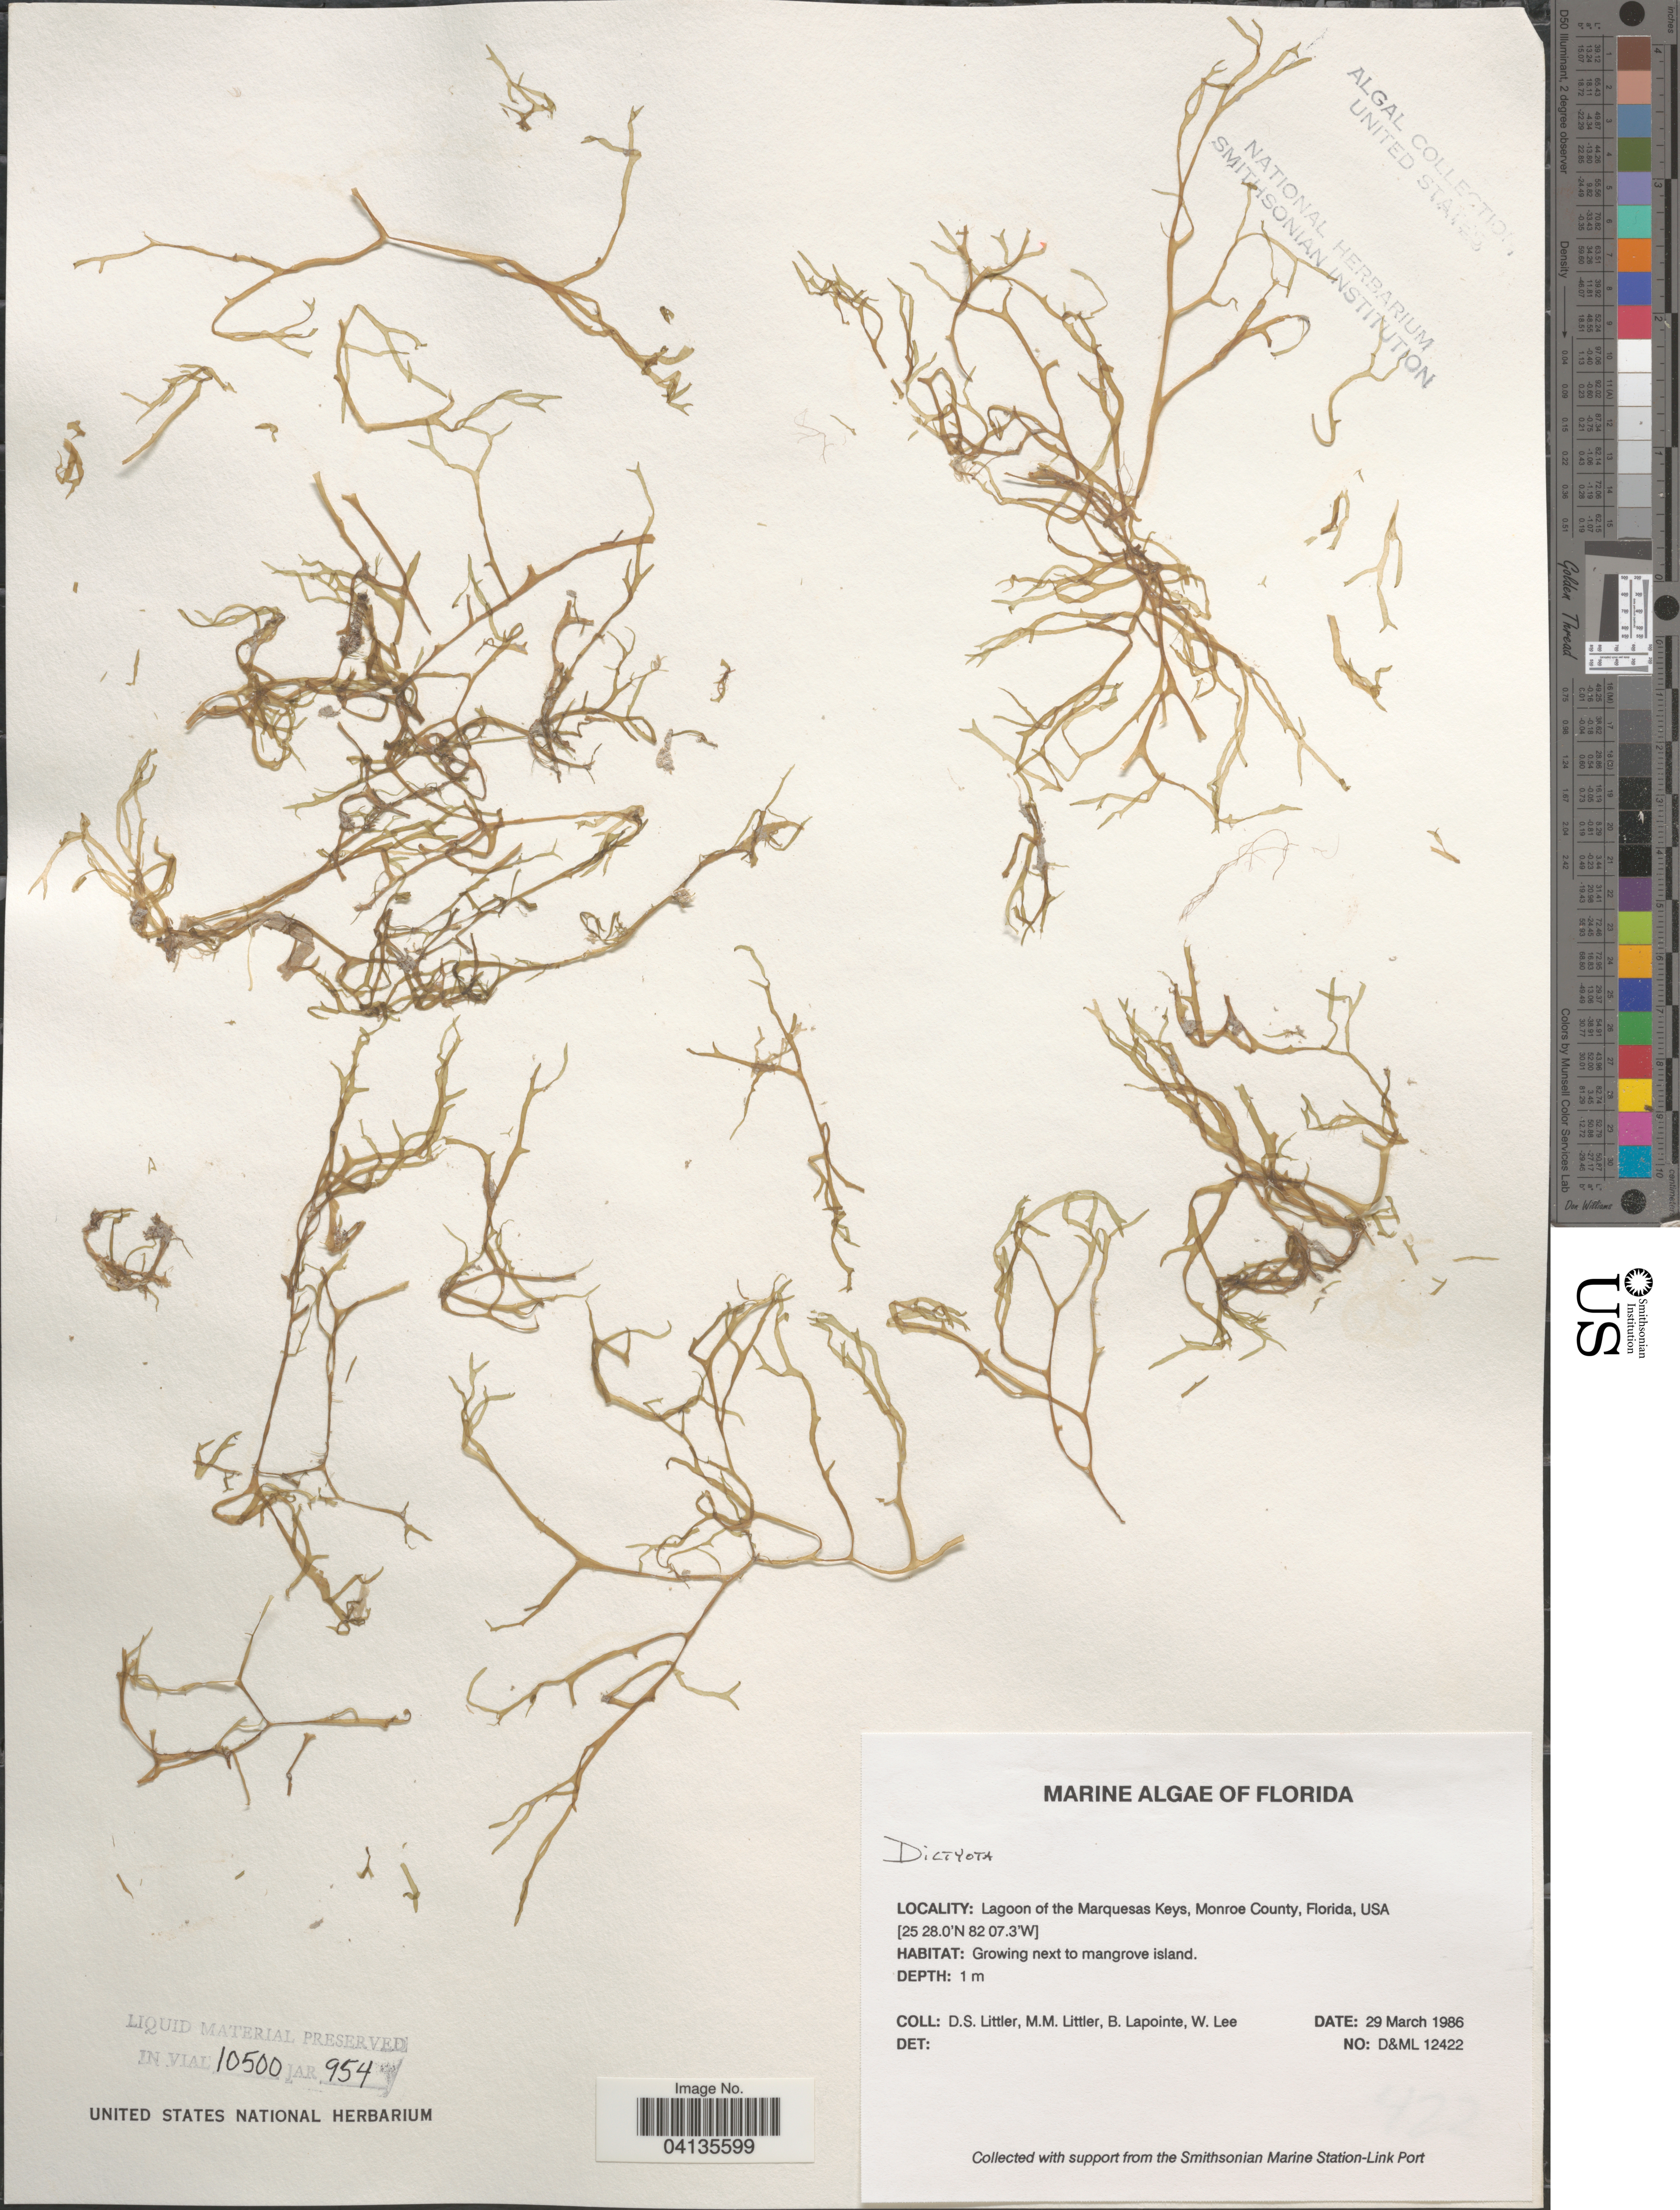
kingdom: Chromista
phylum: Ochrophyta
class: Phaeophyceae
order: Dictyotales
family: Dictyotaceae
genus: Dictyota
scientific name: Dictyota sp.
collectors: D. S. Littler, B. Lapointe & W. Lee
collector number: D&ML12422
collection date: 1986-03-29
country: United States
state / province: Florida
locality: Lagoon of the Marquesas Keys, Monroe County.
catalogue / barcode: US 238618